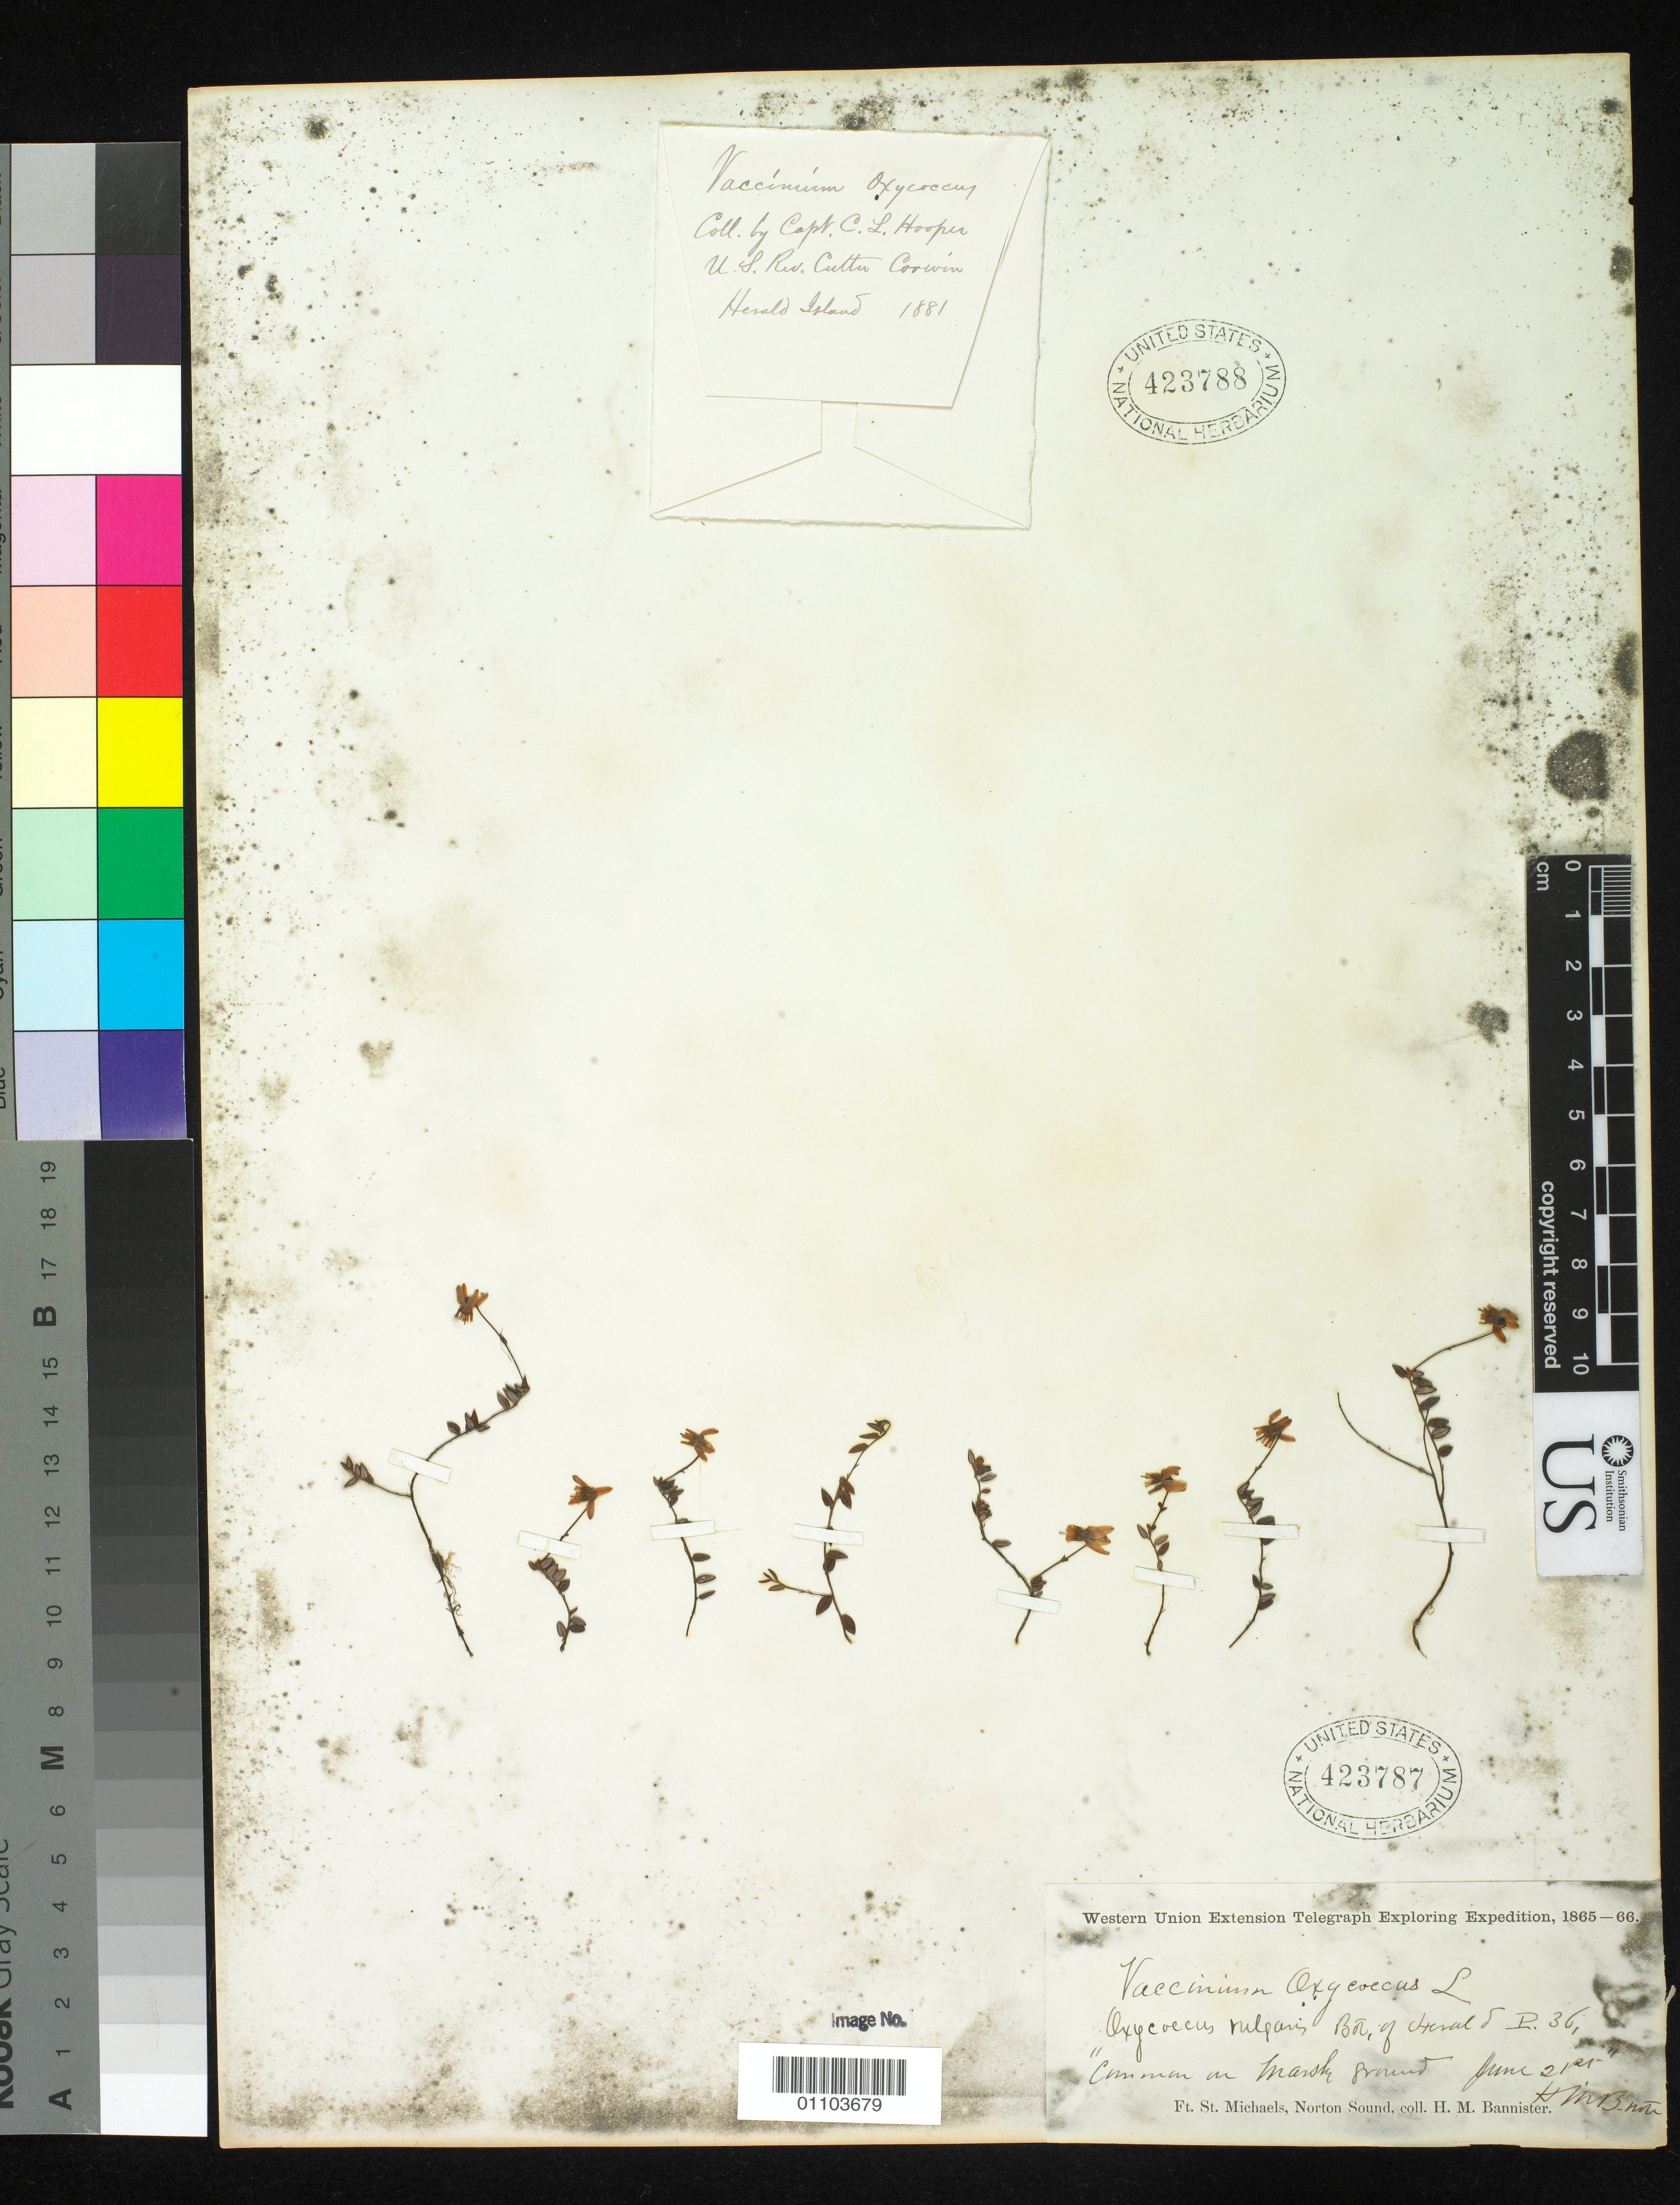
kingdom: Plantae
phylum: Tracheophyta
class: Magnoliopsida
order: Ericales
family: Ericaceae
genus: Vaccinium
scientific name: Vaccinium oxycoccos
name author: L.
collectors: C. Hooper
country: Russian Federation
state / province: Chukotka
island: Gerald [ Herald ]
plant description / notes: Two collections on sheet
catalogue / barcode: US 423788